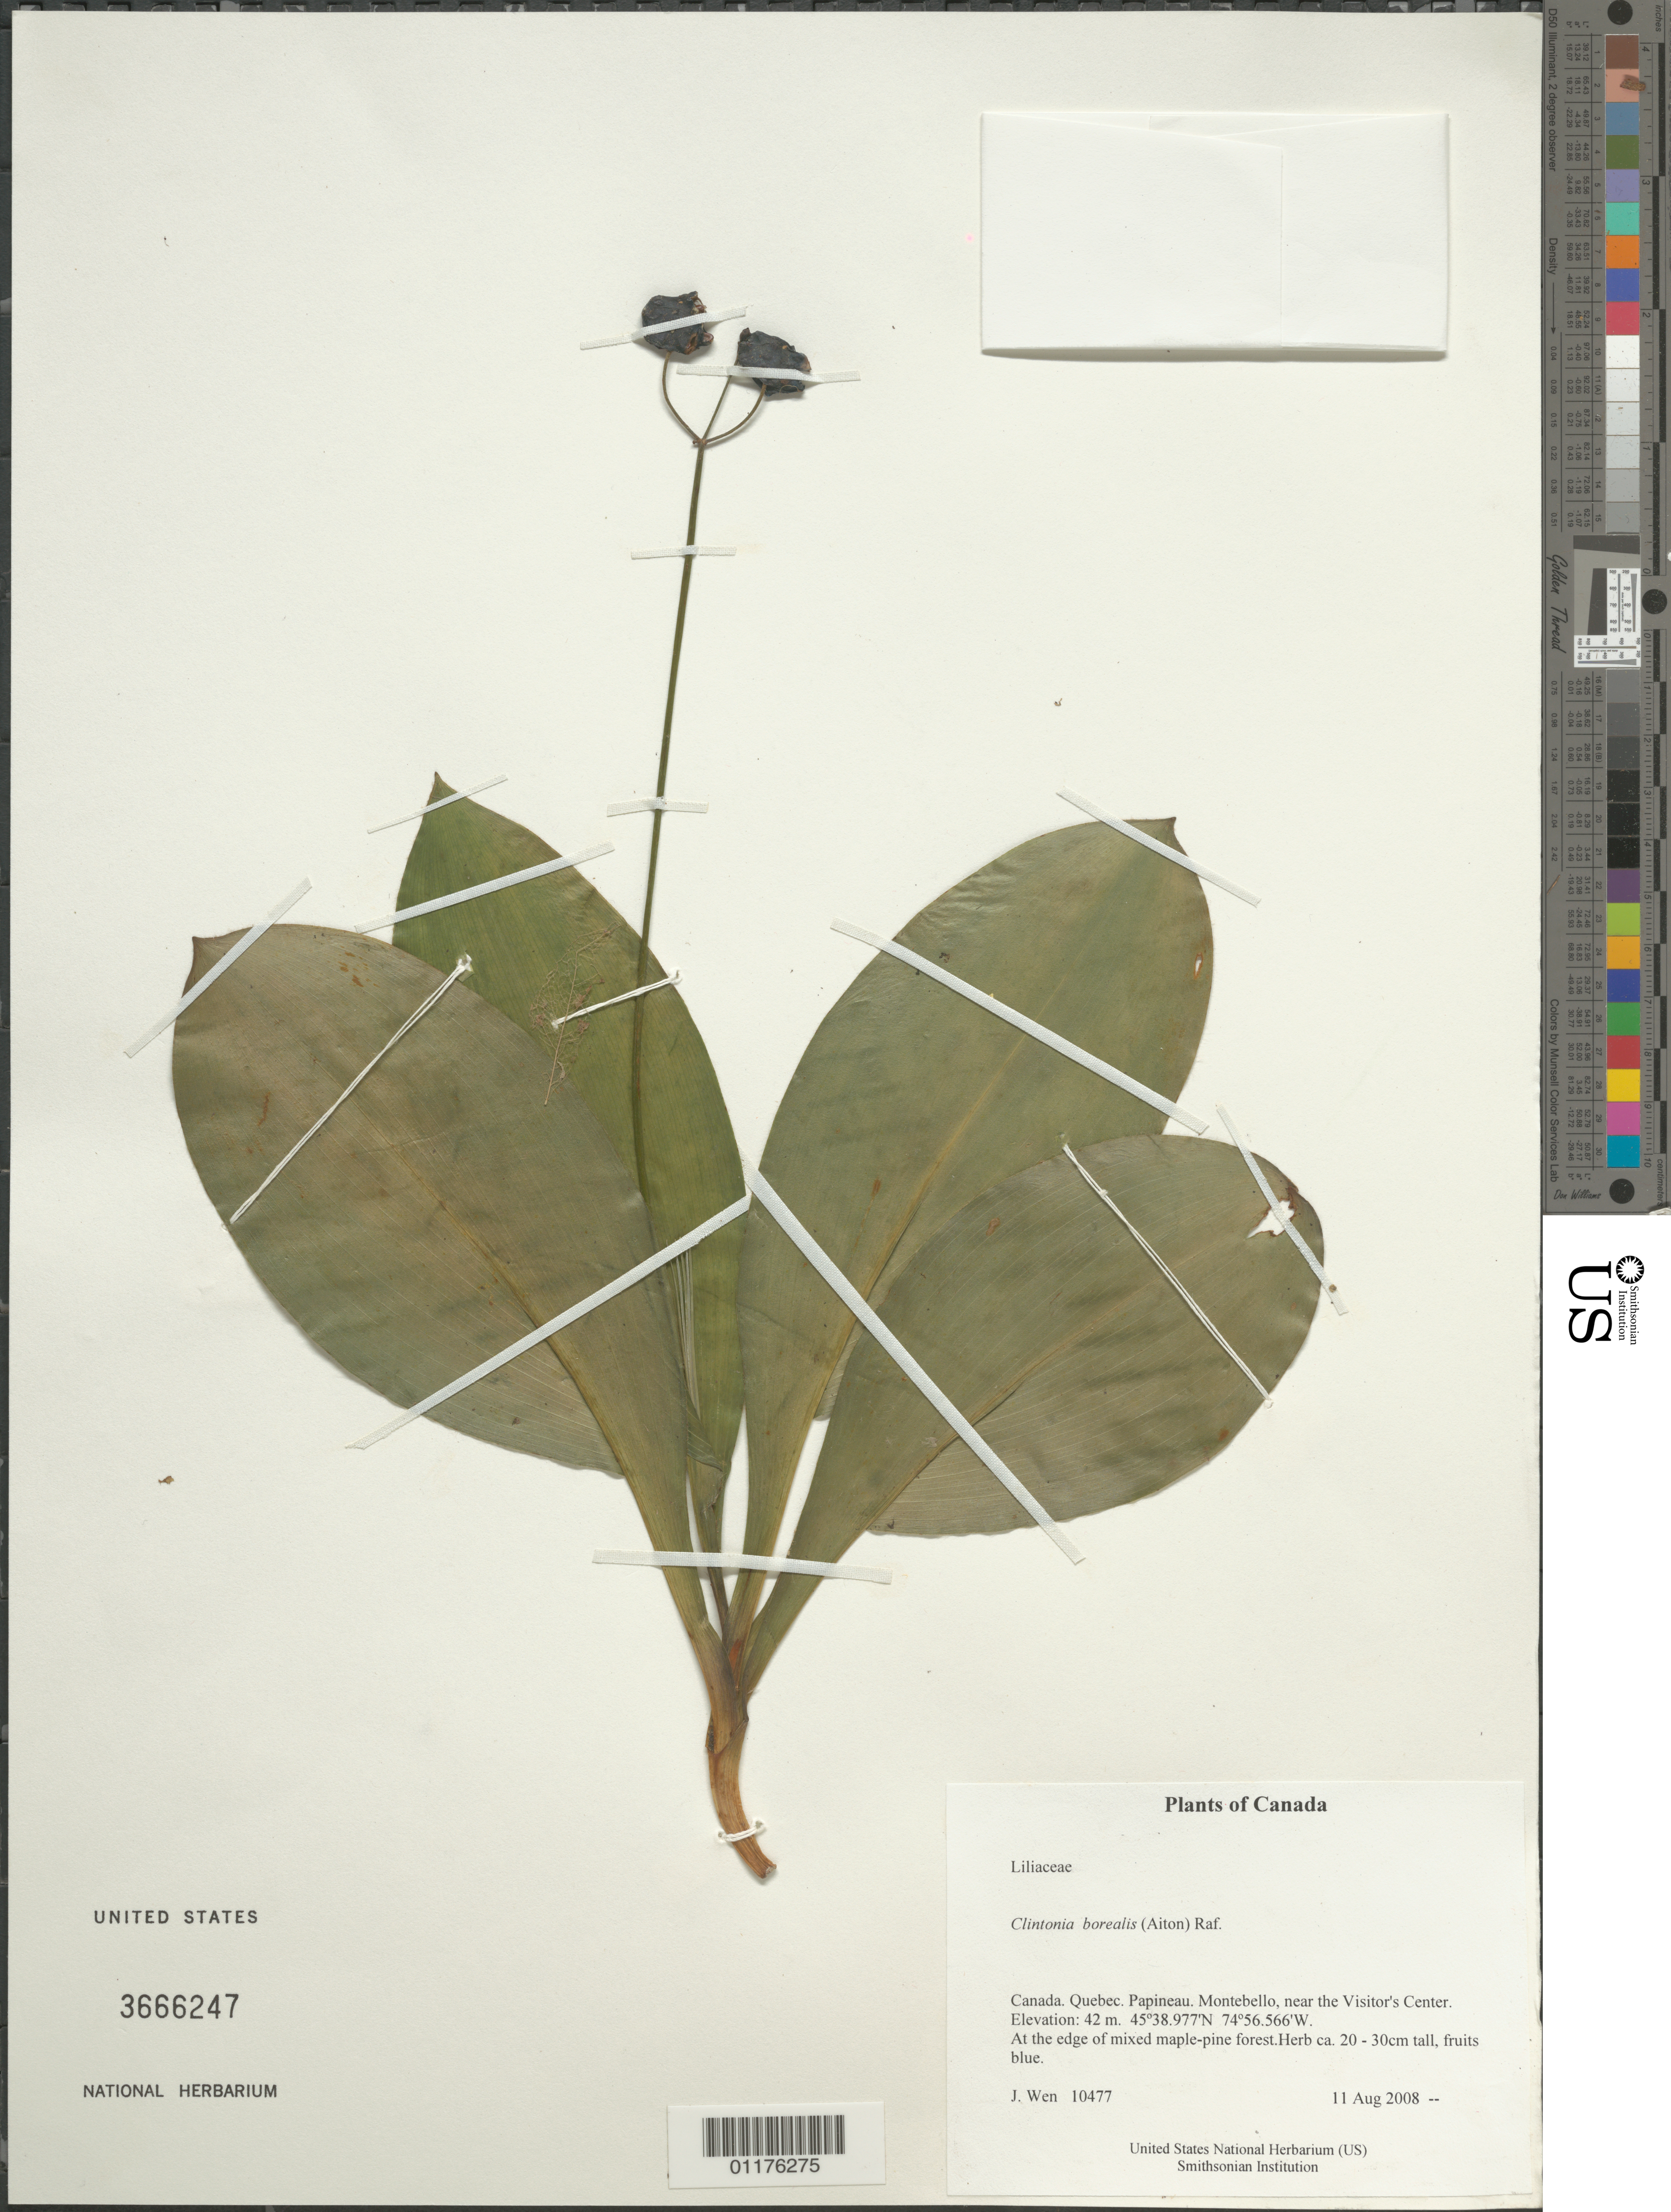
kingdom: Plantae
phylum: Tracheophyta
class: Liliopsida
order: Liliales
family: Liliaceae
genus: Clintonia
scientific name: Clintonia borealis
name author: (Aiton) Raf.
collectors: J. Wen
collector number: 10477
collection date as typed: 11 Aug 2008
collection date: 2008-08-11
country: Canada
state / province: Quebec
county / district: Papineau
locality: Montebello, near the Visitor's Center.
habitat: At the edge of mixed maple-pine forest.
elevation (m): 42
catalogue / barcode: US 3666247